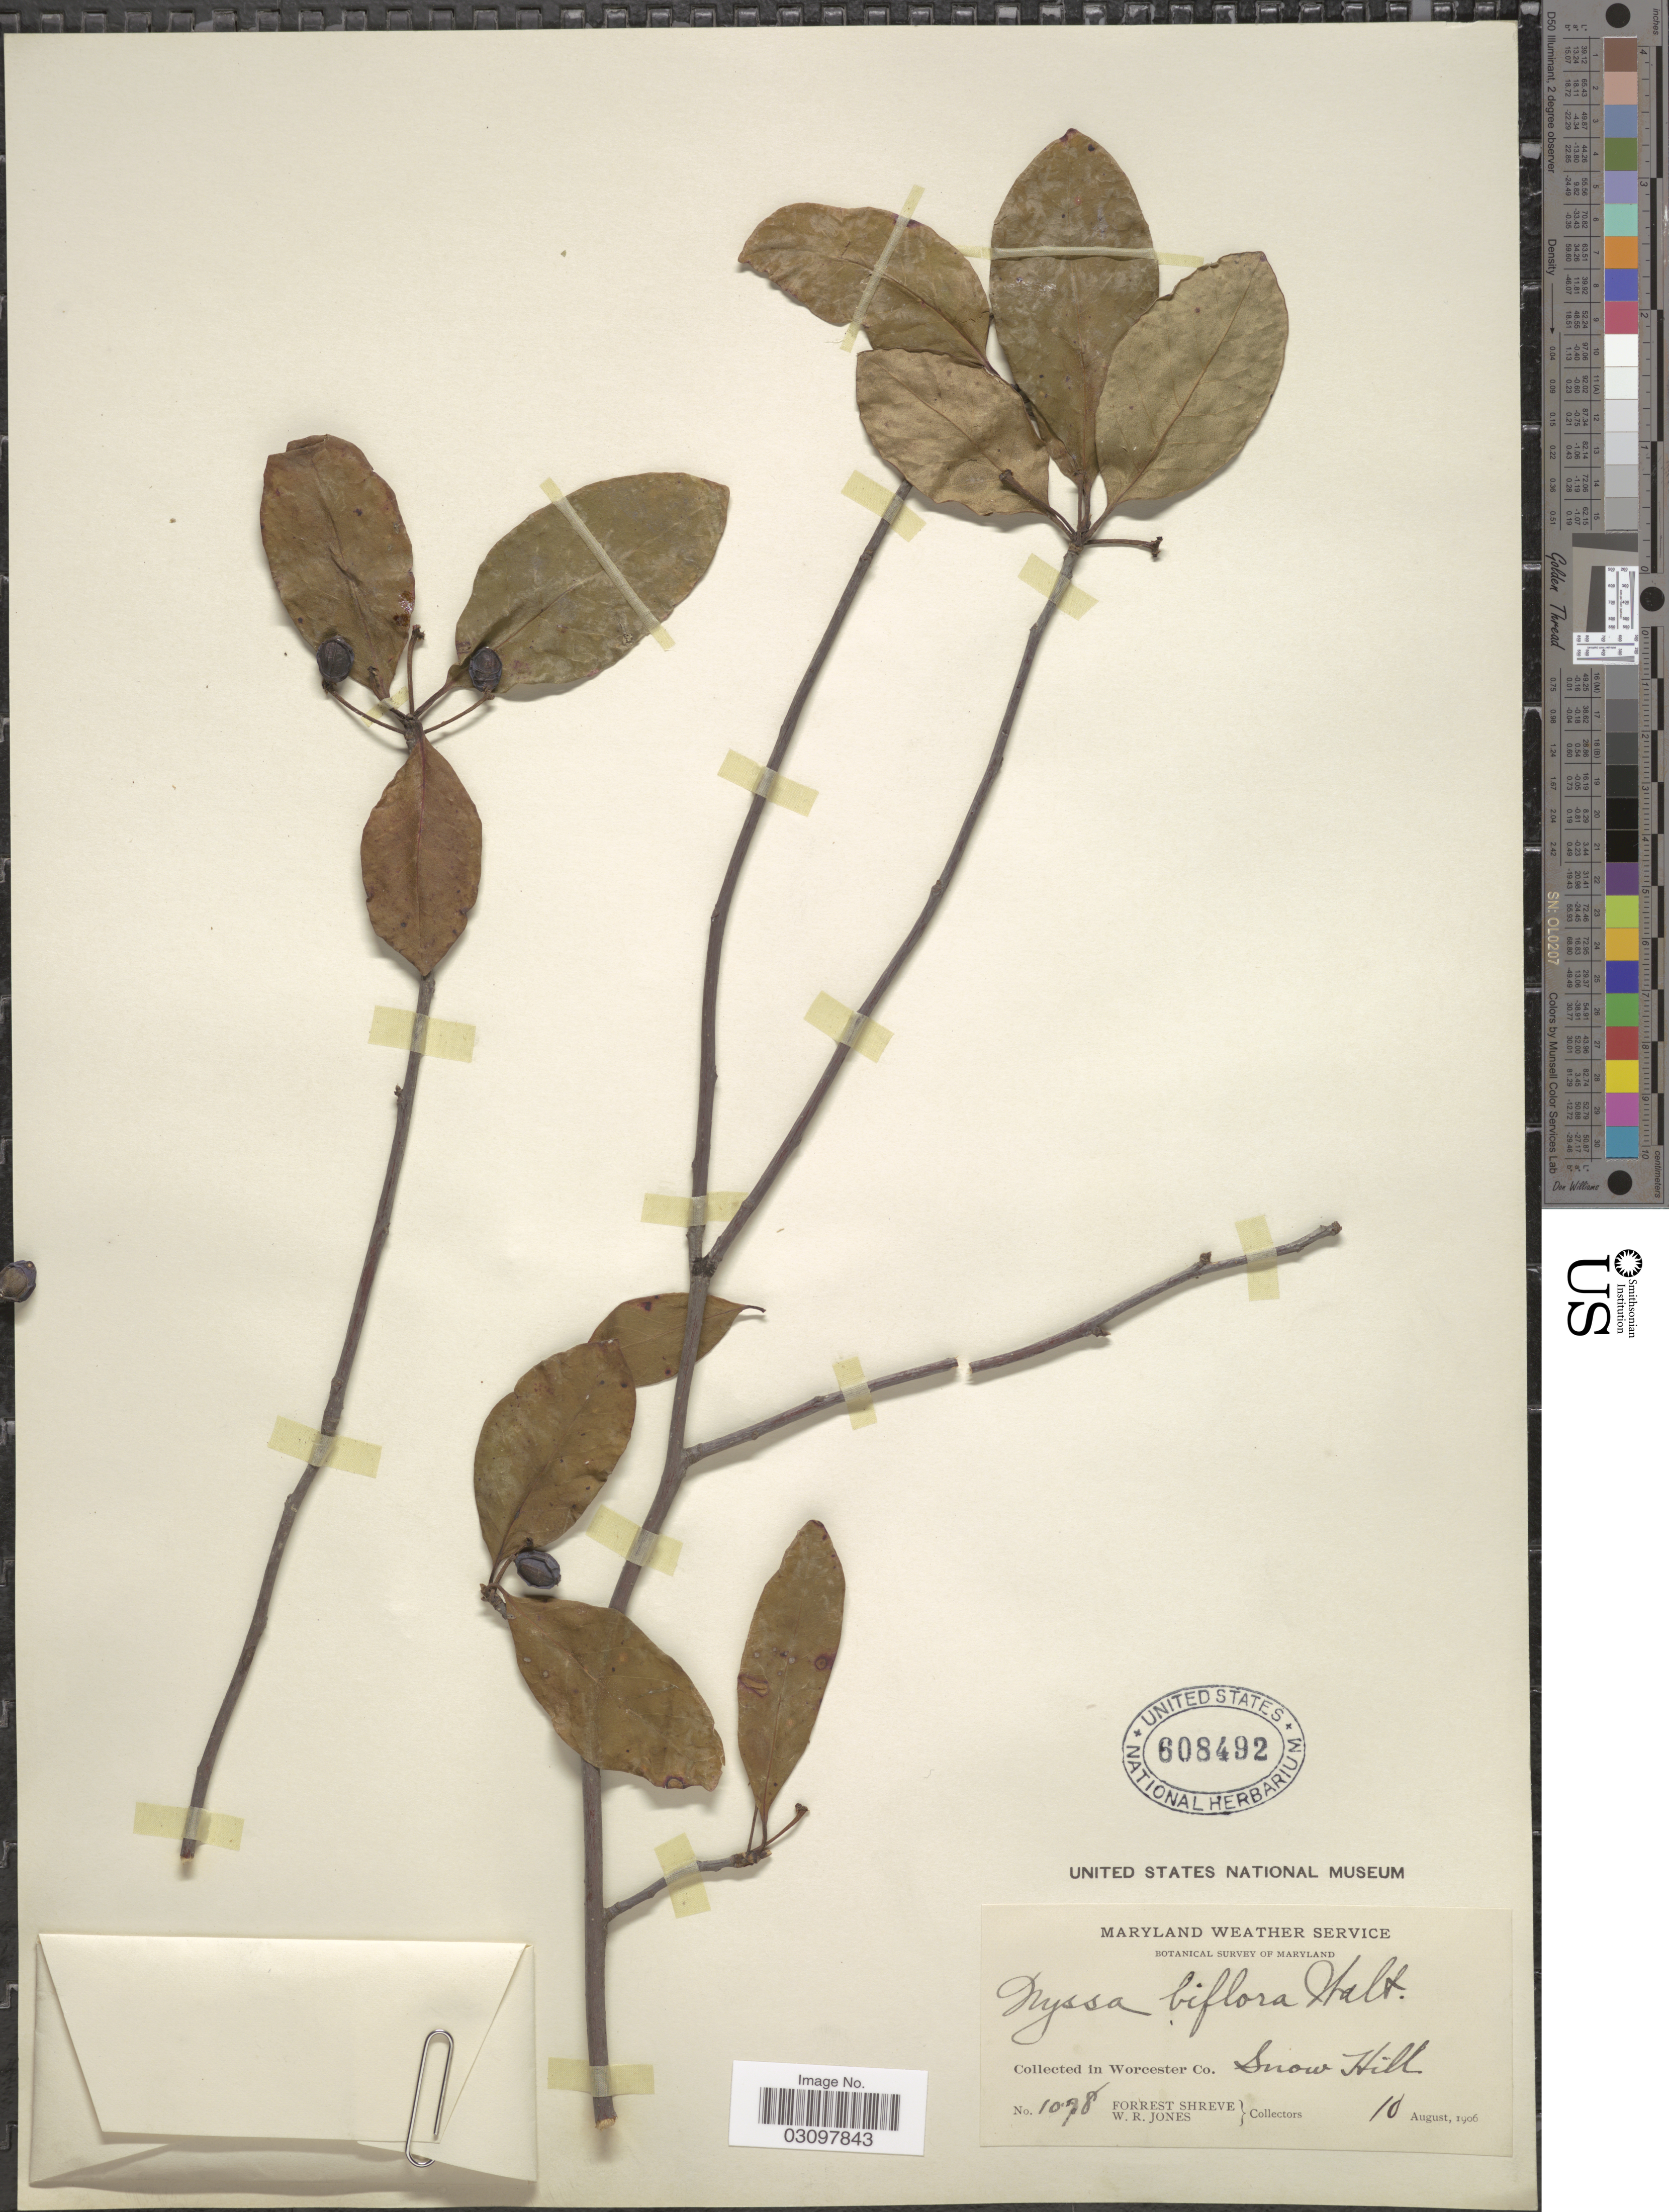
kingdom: Plantae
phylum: Tracheophyta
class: Magnoliopsida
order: Cornales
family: Nyssaceae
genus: Nyssa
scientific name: Nyssa biflora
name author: Walter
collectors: F. Shreve & W. R. Jones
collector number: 1078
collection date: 1906-08-10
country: United States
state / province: Maryland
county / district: Worcester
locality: In Worcester Co. Snow Hill.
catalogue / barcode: US 608492